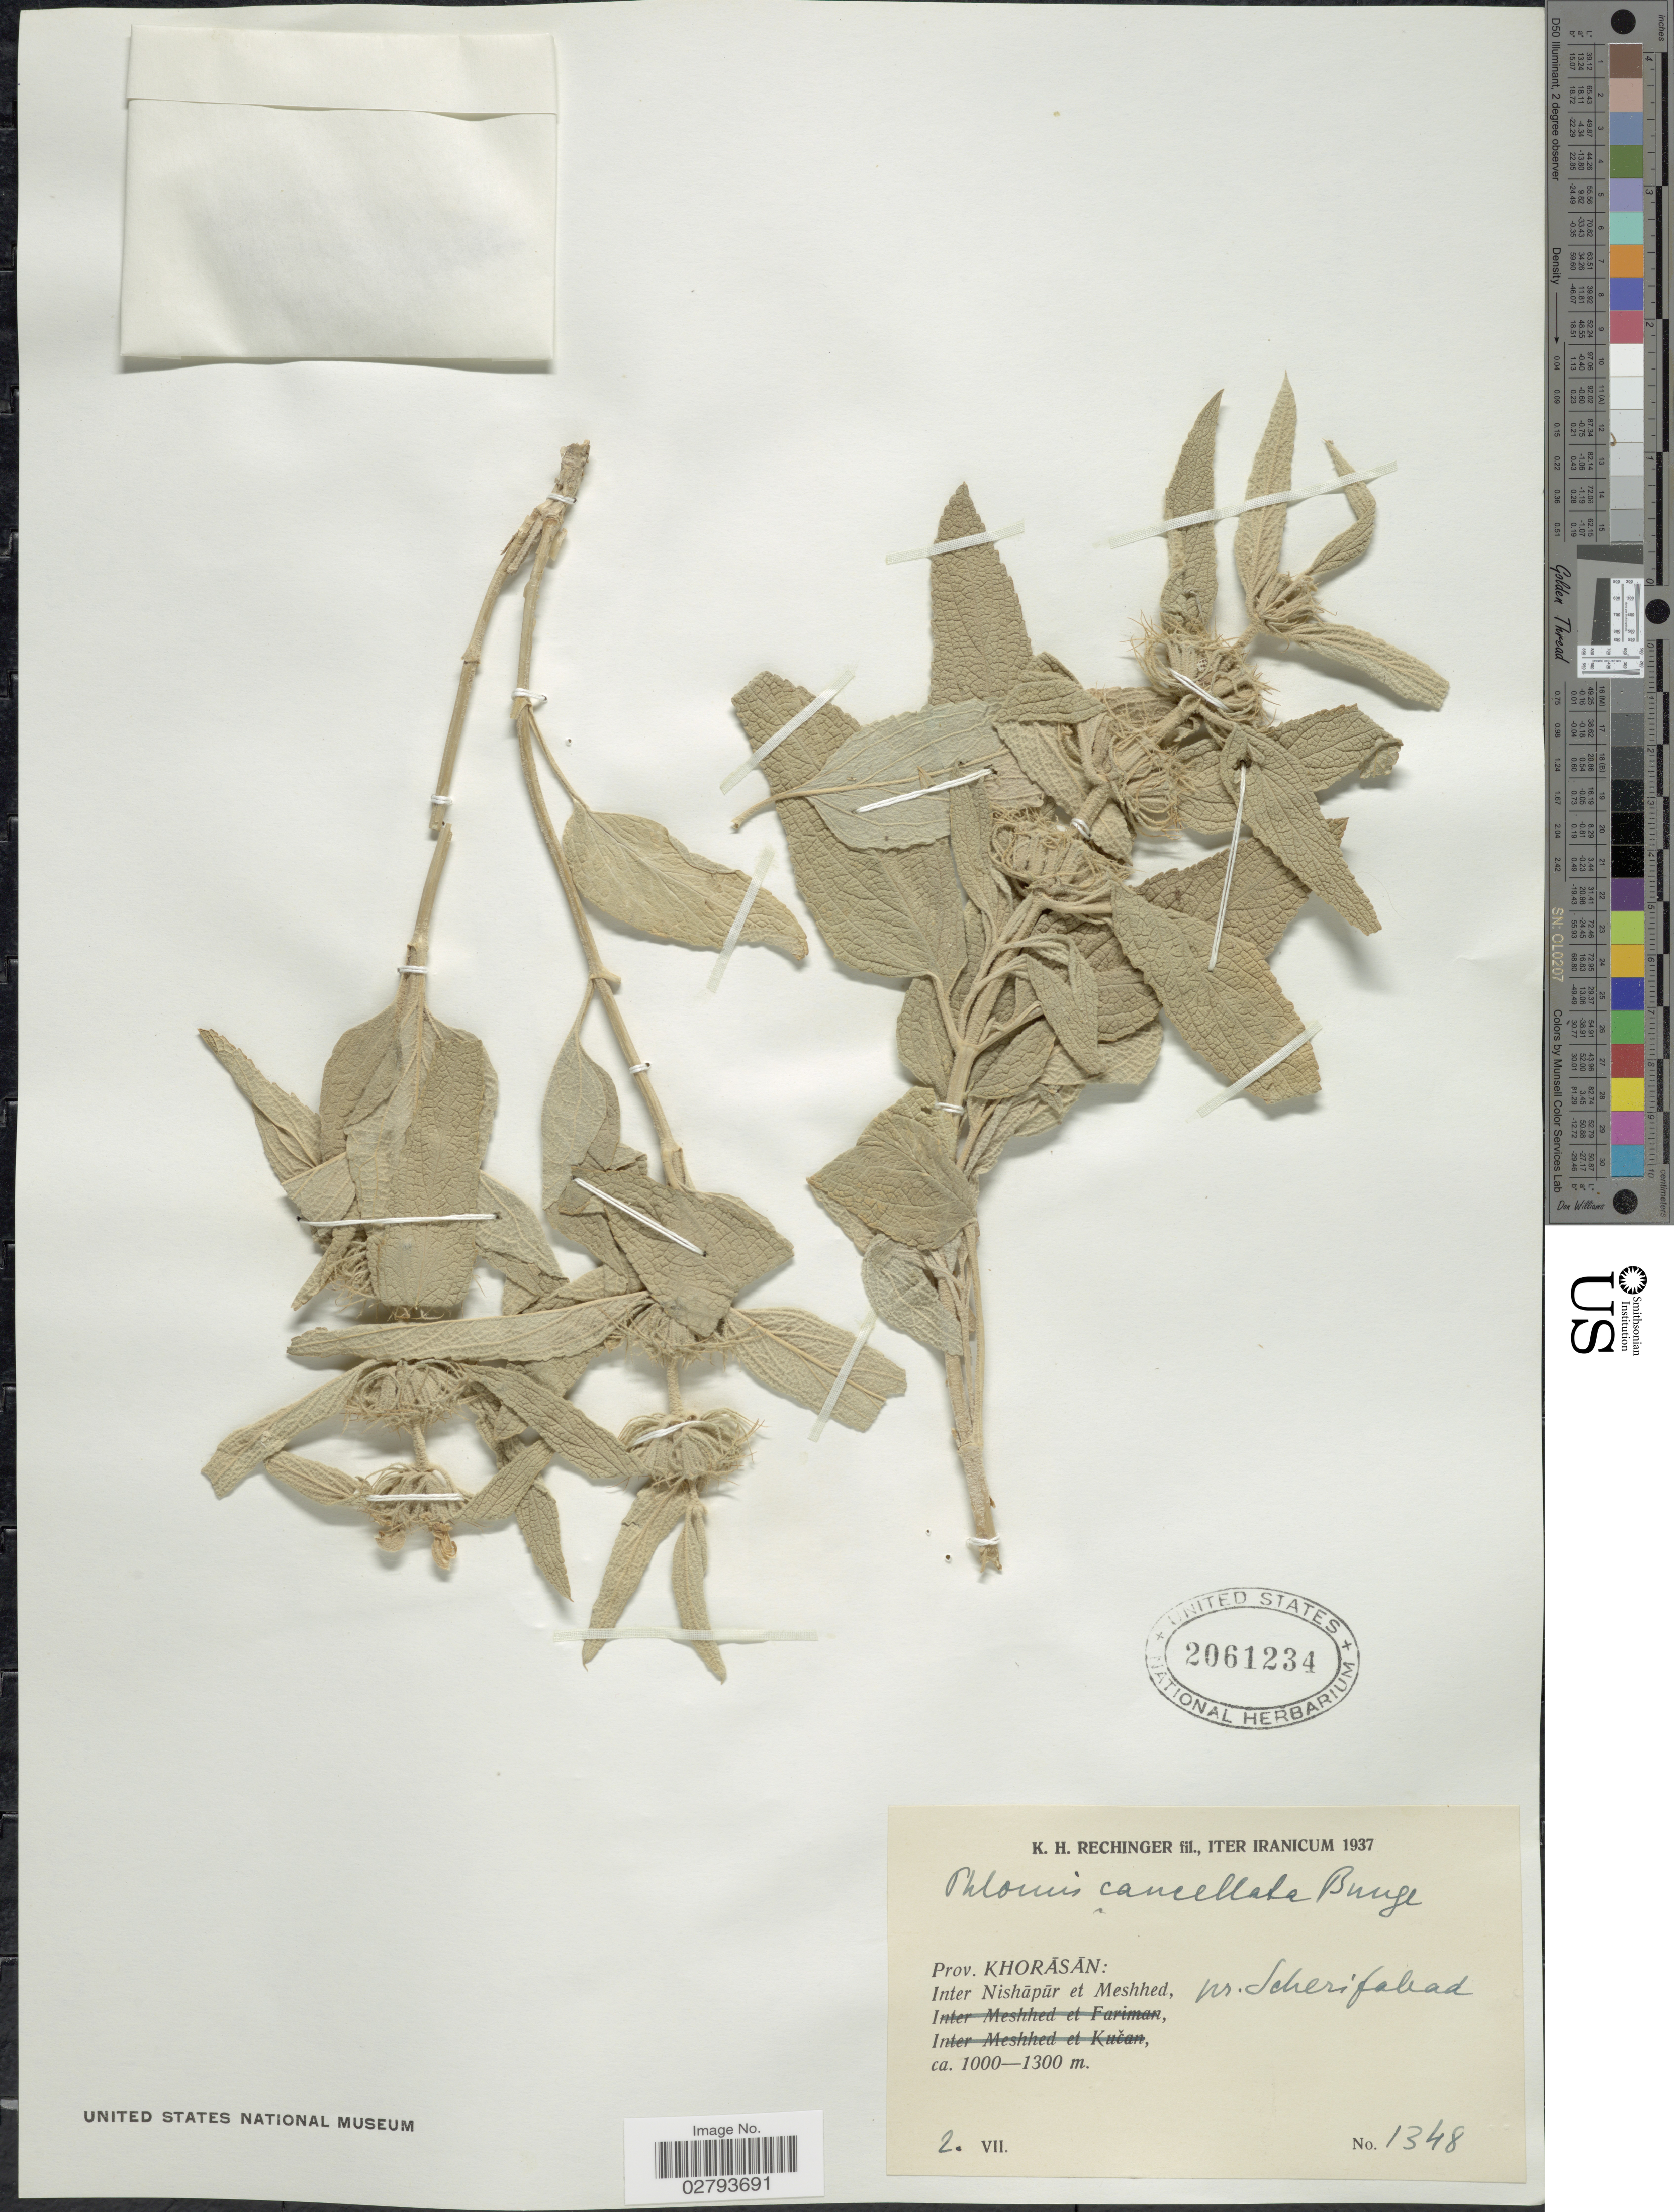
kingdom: Plantae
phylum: Tracheophyta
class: Magnoliopsida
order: Lamiales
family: Lamiaceae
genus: Phlomis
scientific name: Phlomis cancellata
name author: Bunge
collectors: K. H. Rechinger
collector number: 1348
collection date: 1937-07-02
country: Iran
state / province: Khorasan [obsolete]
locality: Prov. Khoräsän: Inter Nishäpür et Meshhed, pr. Scherifabad.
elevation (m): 1000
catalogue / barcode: US 2061234